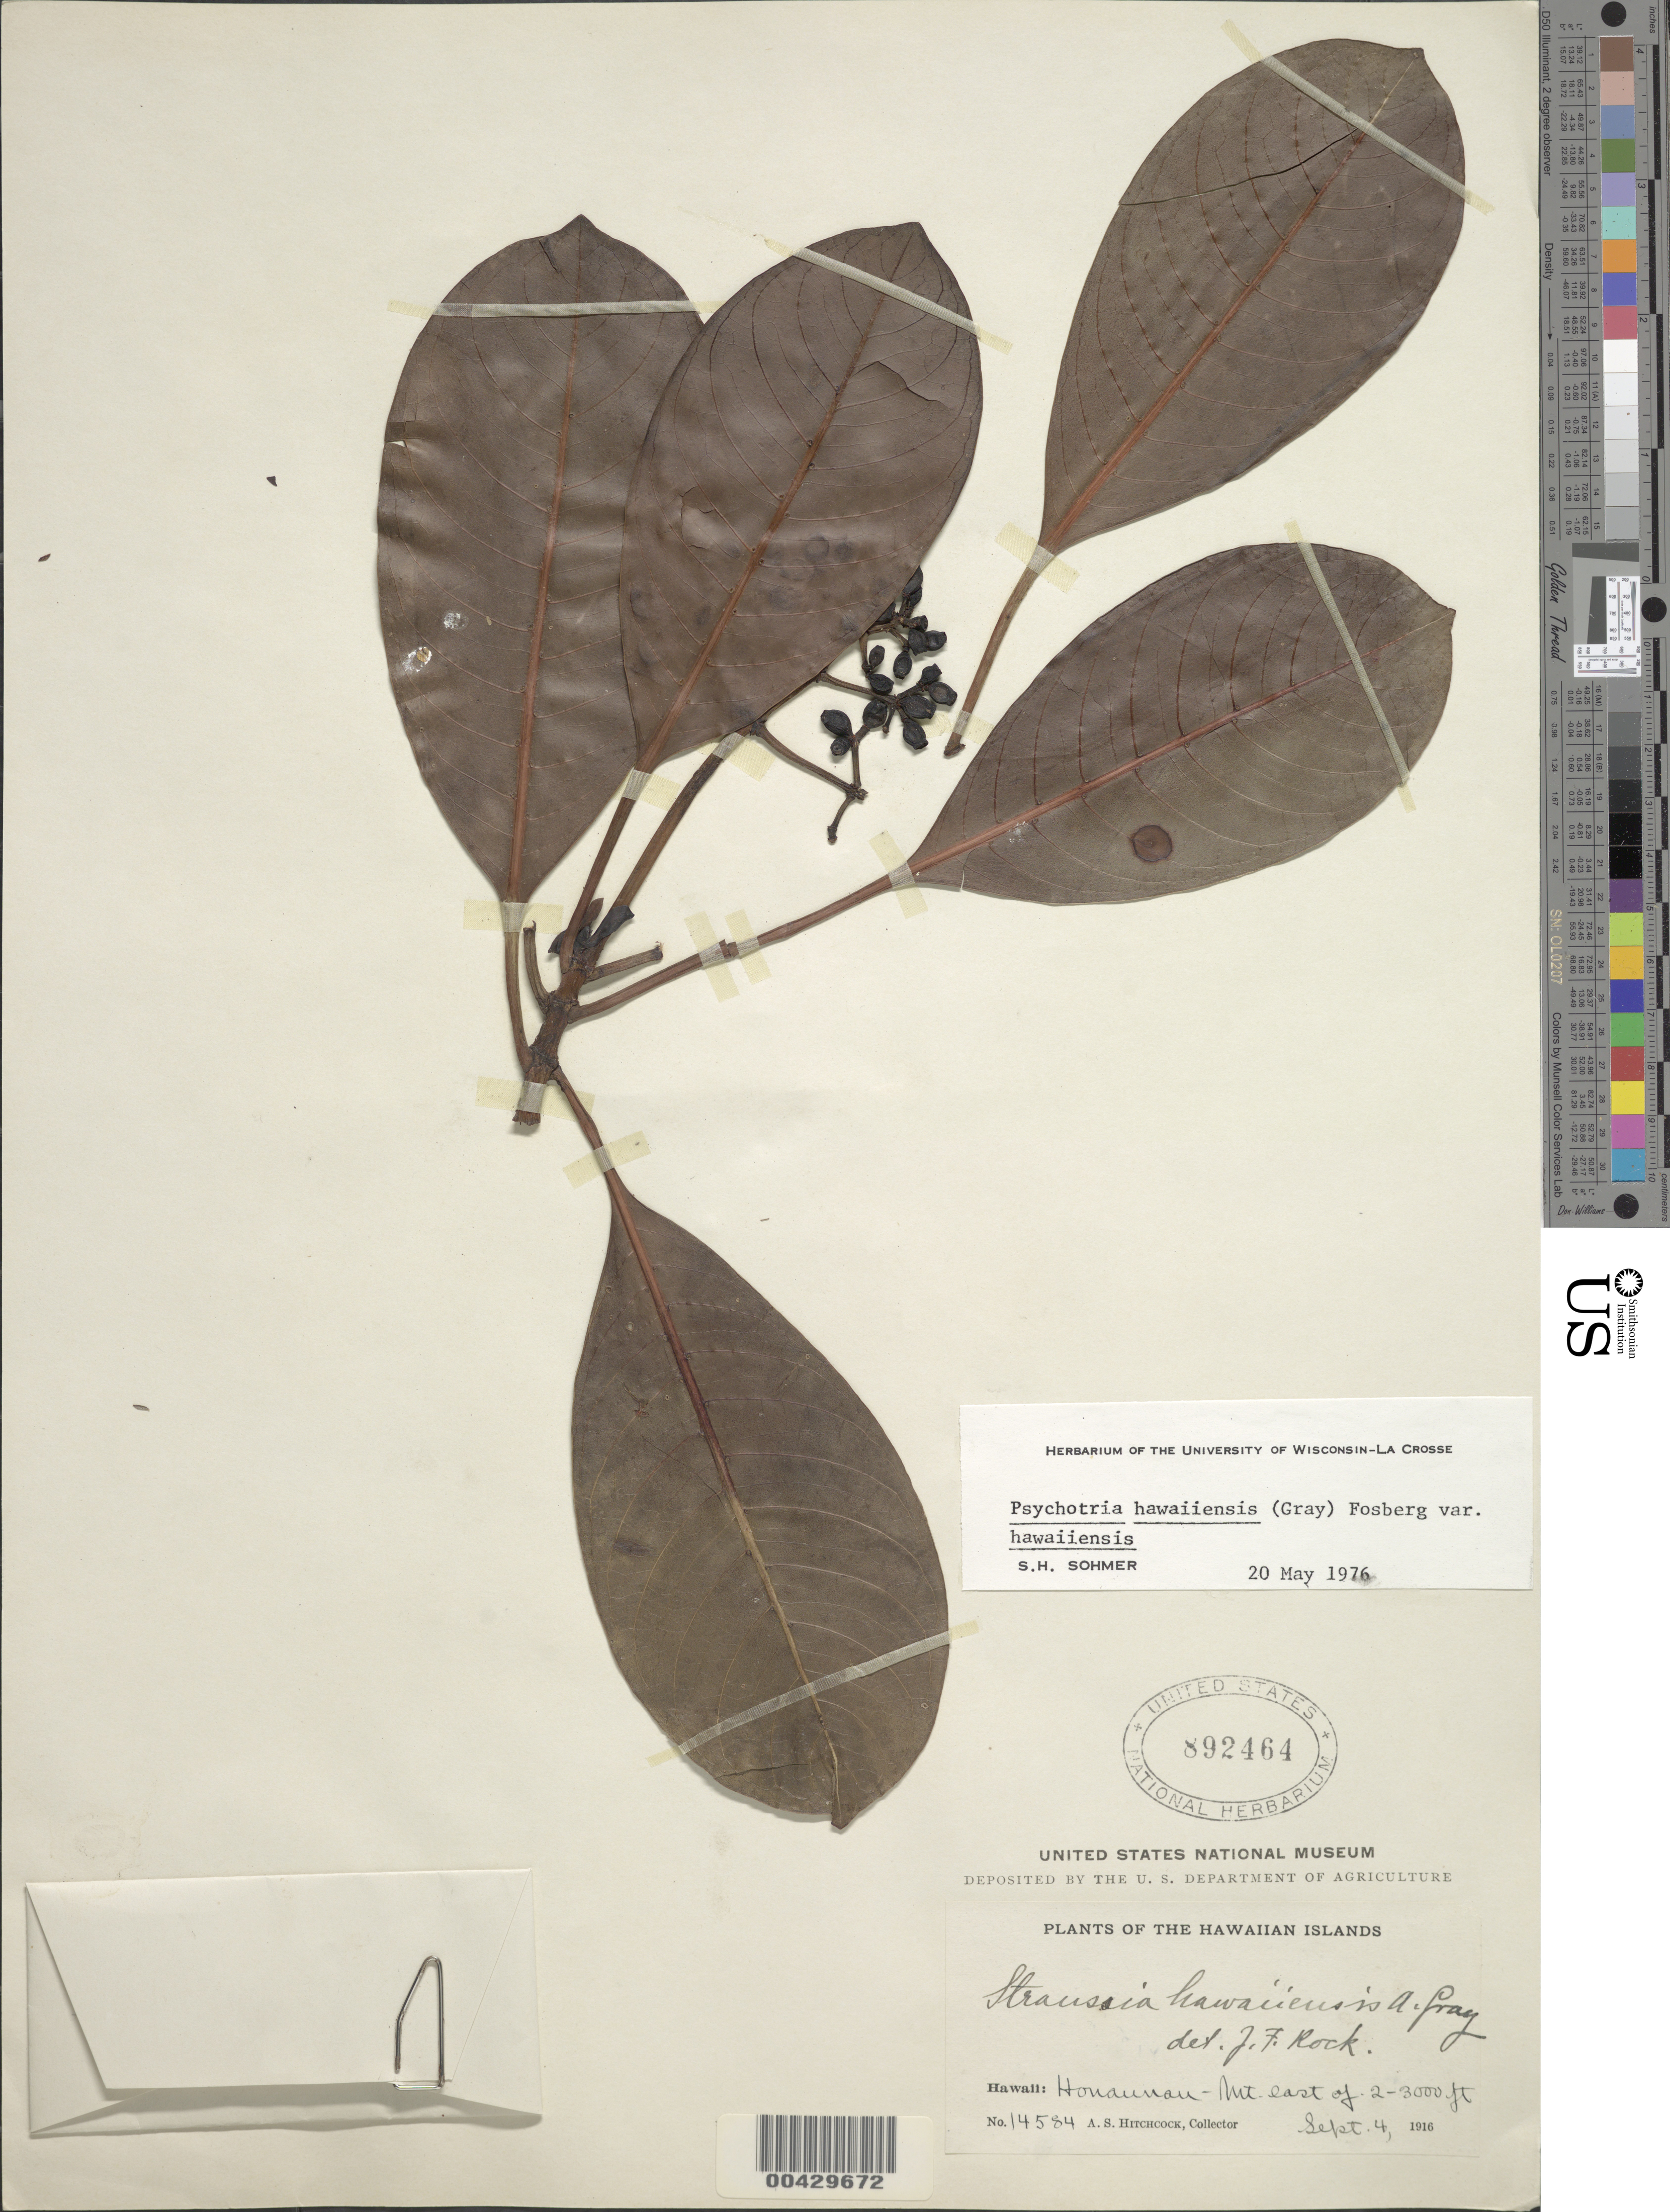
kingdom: Plantae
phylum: Tracheophyta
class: Magnoliopsida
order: Gentianales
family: Rubiaceae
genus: Psychotria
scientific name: Psychotria hawaiiensis var. hawaiiensis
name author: (A. Gray) Fosberg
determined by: Sohmer, S. H.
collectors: A. S. Hitchcock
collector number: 14584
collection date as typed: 4 Sep 1916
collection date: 1916-09-04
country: United States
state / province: Hawaii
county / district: Hawaii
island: Hawaii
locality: Honaunau, mountains E of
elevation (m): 610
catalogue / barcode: US 892464